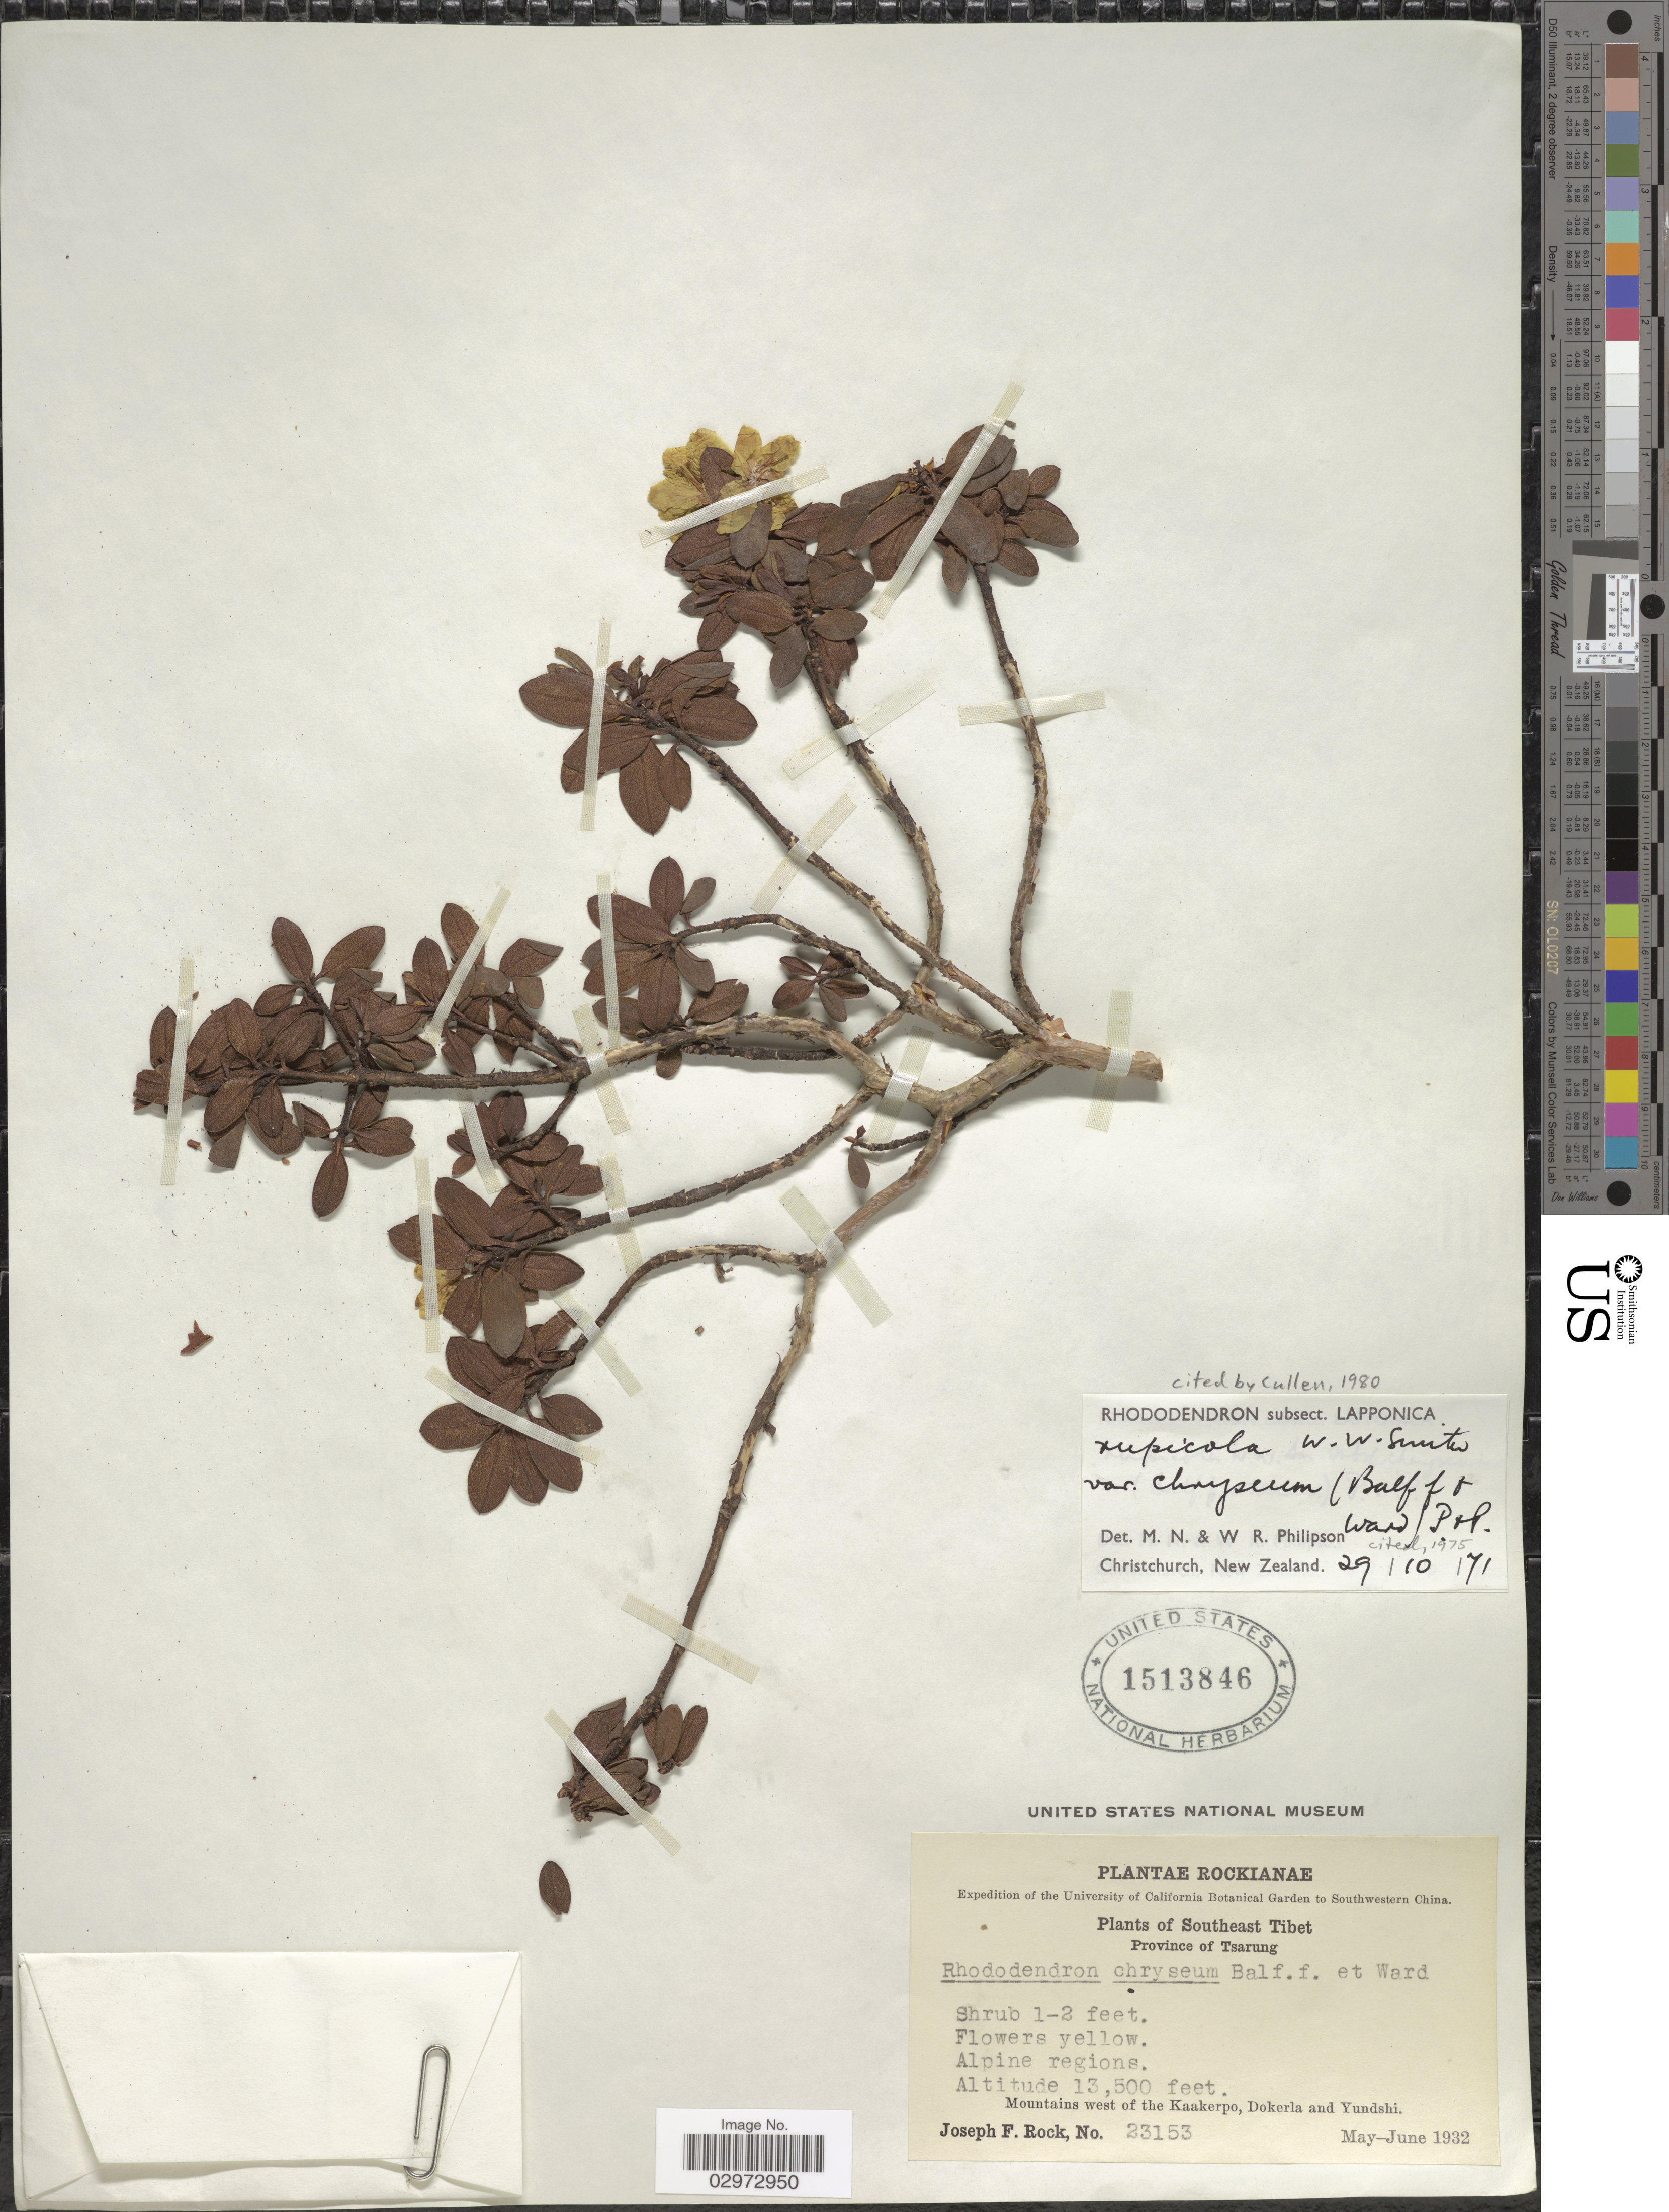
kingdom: Plantae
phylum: Tracheophyta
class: Magnoliopsida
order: Ericales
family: Ericaceae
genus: Rhododendron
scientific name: Rhododendron rupicola var. chryseum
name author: (Balf. f. & Kingdon-Ward) Philipson & M. N. Philipson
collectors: J. F. Rock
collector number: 23153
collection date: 1932-05/1932-06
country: China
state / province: Xizang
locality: Southwestern China, Southeast Tibet, Province of Tsarung, Mountains west of the Kaakerpo, Dokerla and Yundshi.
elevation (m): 4115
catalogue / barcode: US 1513846